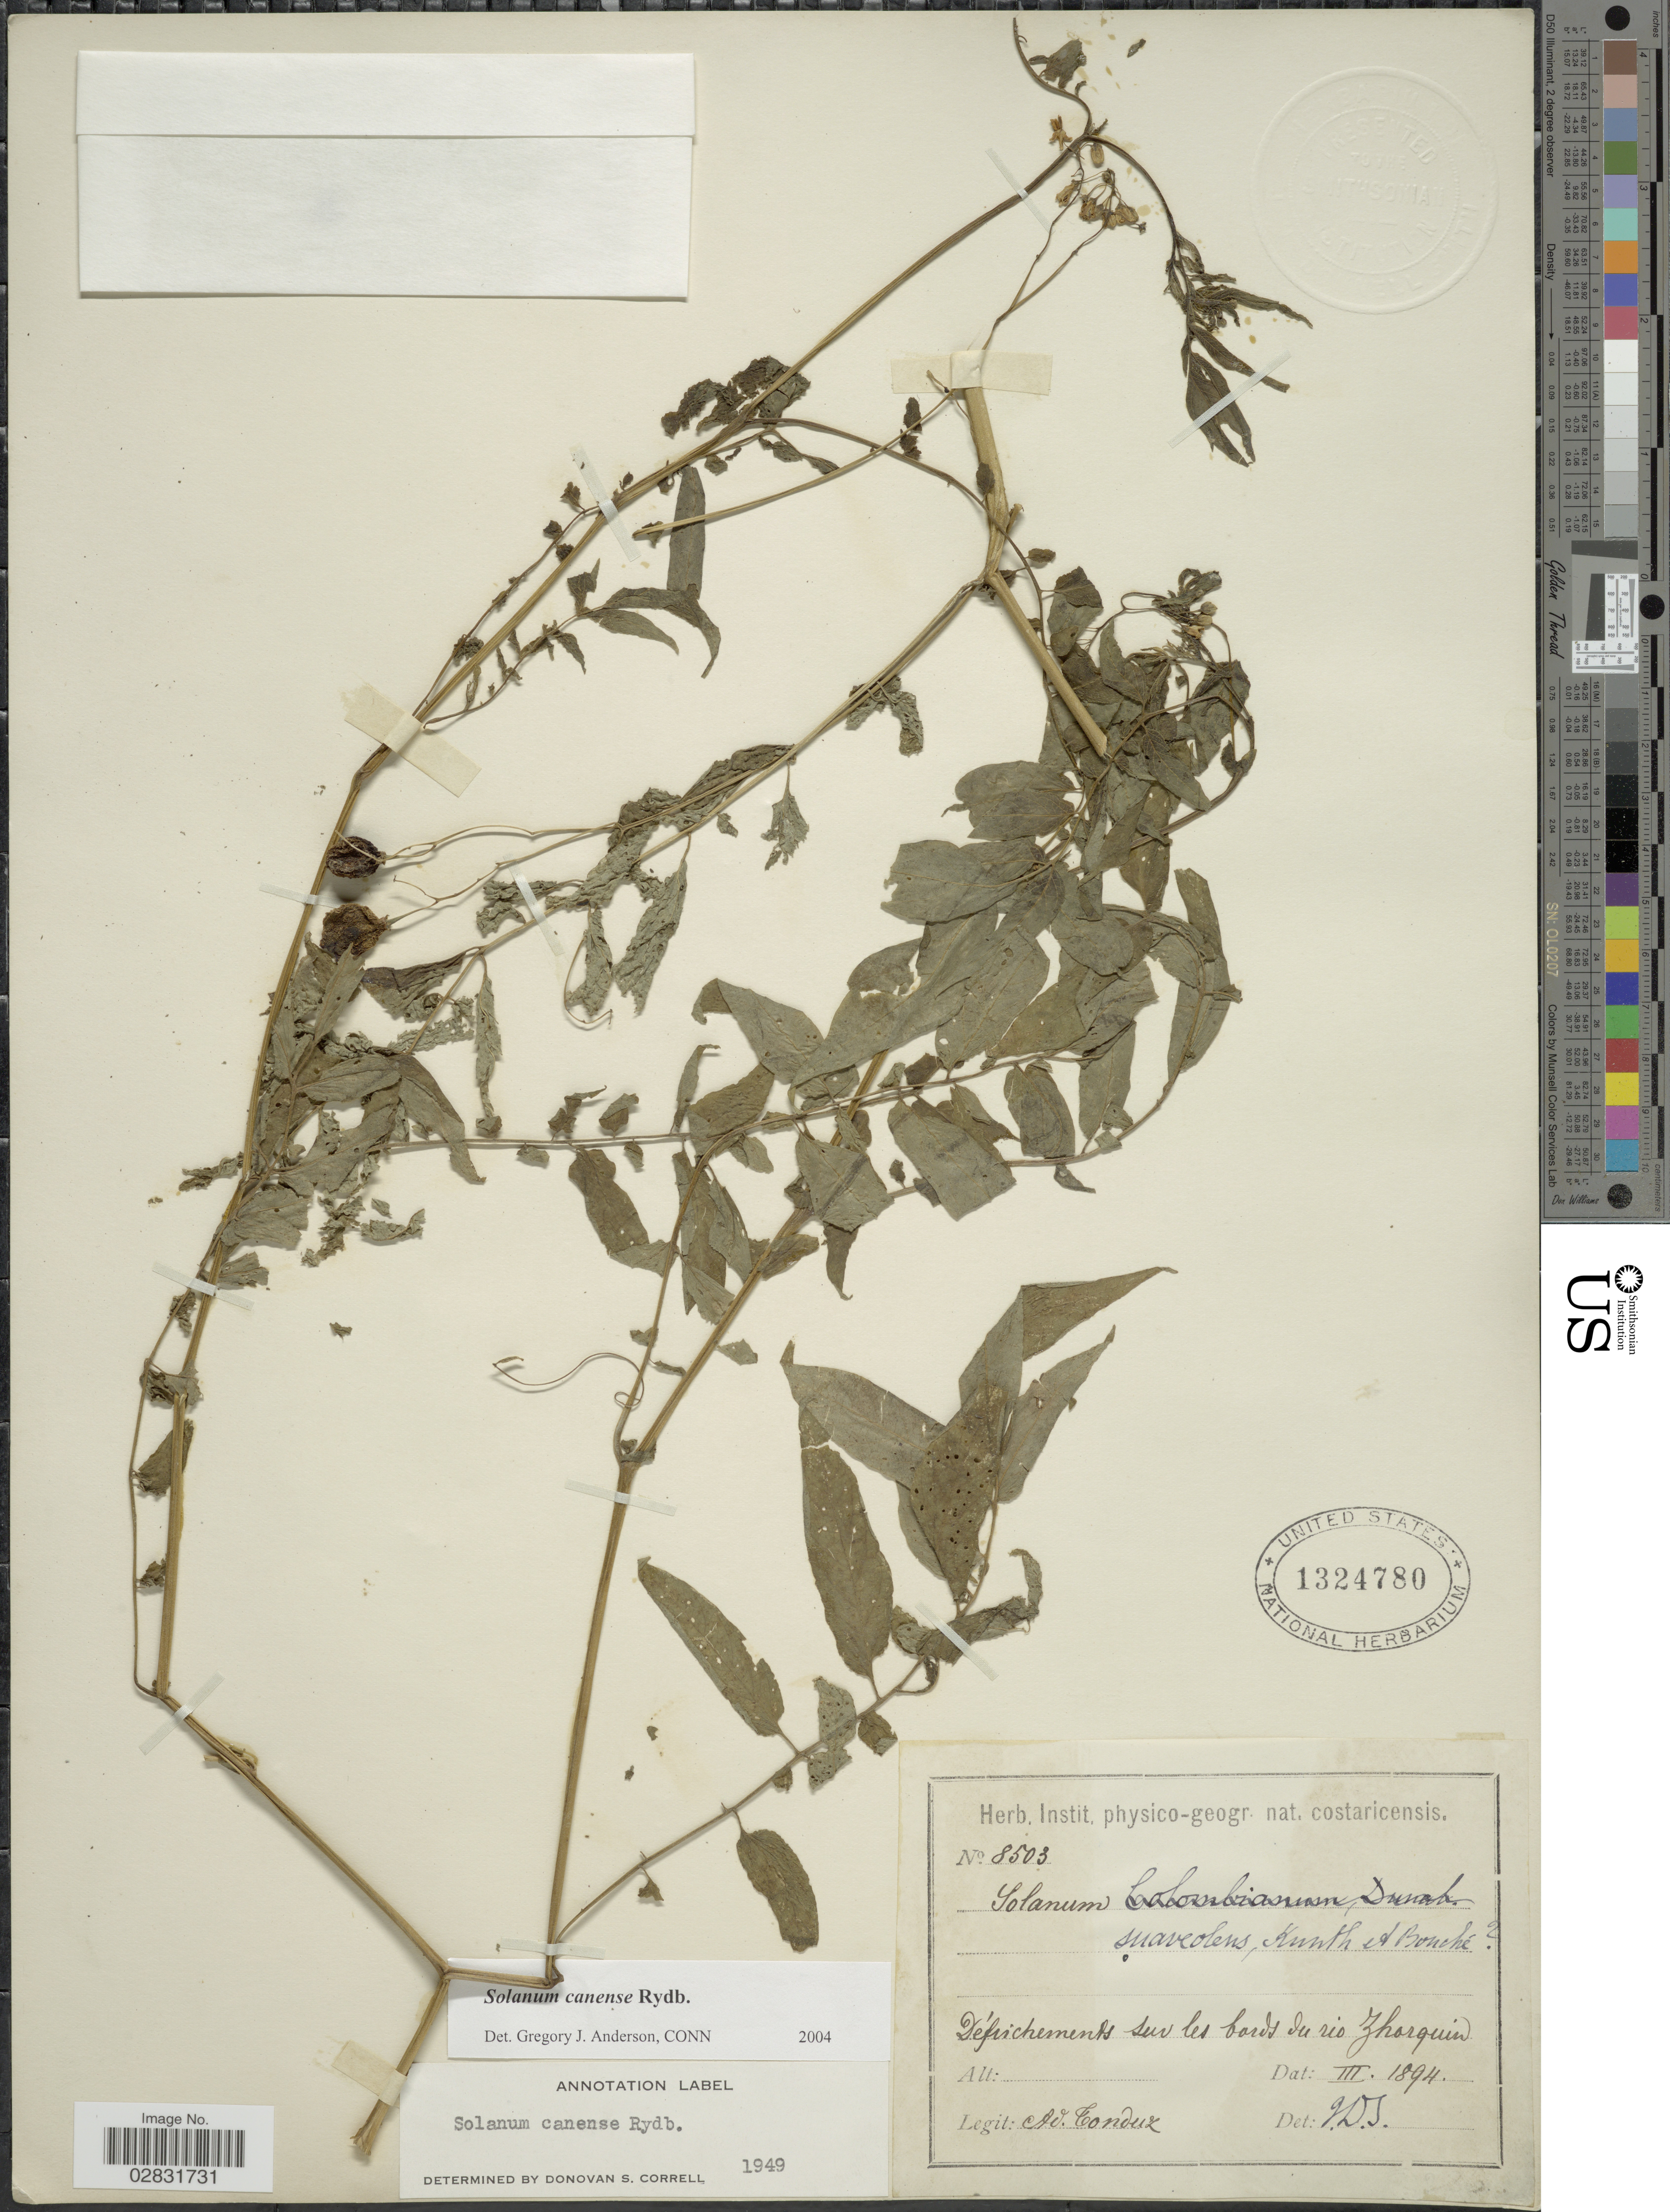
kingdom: Plantae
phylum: Tracheophyta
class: Magnoliopsida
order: Solanales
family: Solanaceae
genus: Solanum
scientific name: Solanum canense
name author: Rydb.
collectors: A. Tonduz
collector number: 8503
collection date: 1894-03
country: Costa Rica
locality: Défrichements sur les bords du rio Zhorquin.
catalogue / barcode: US 1324780